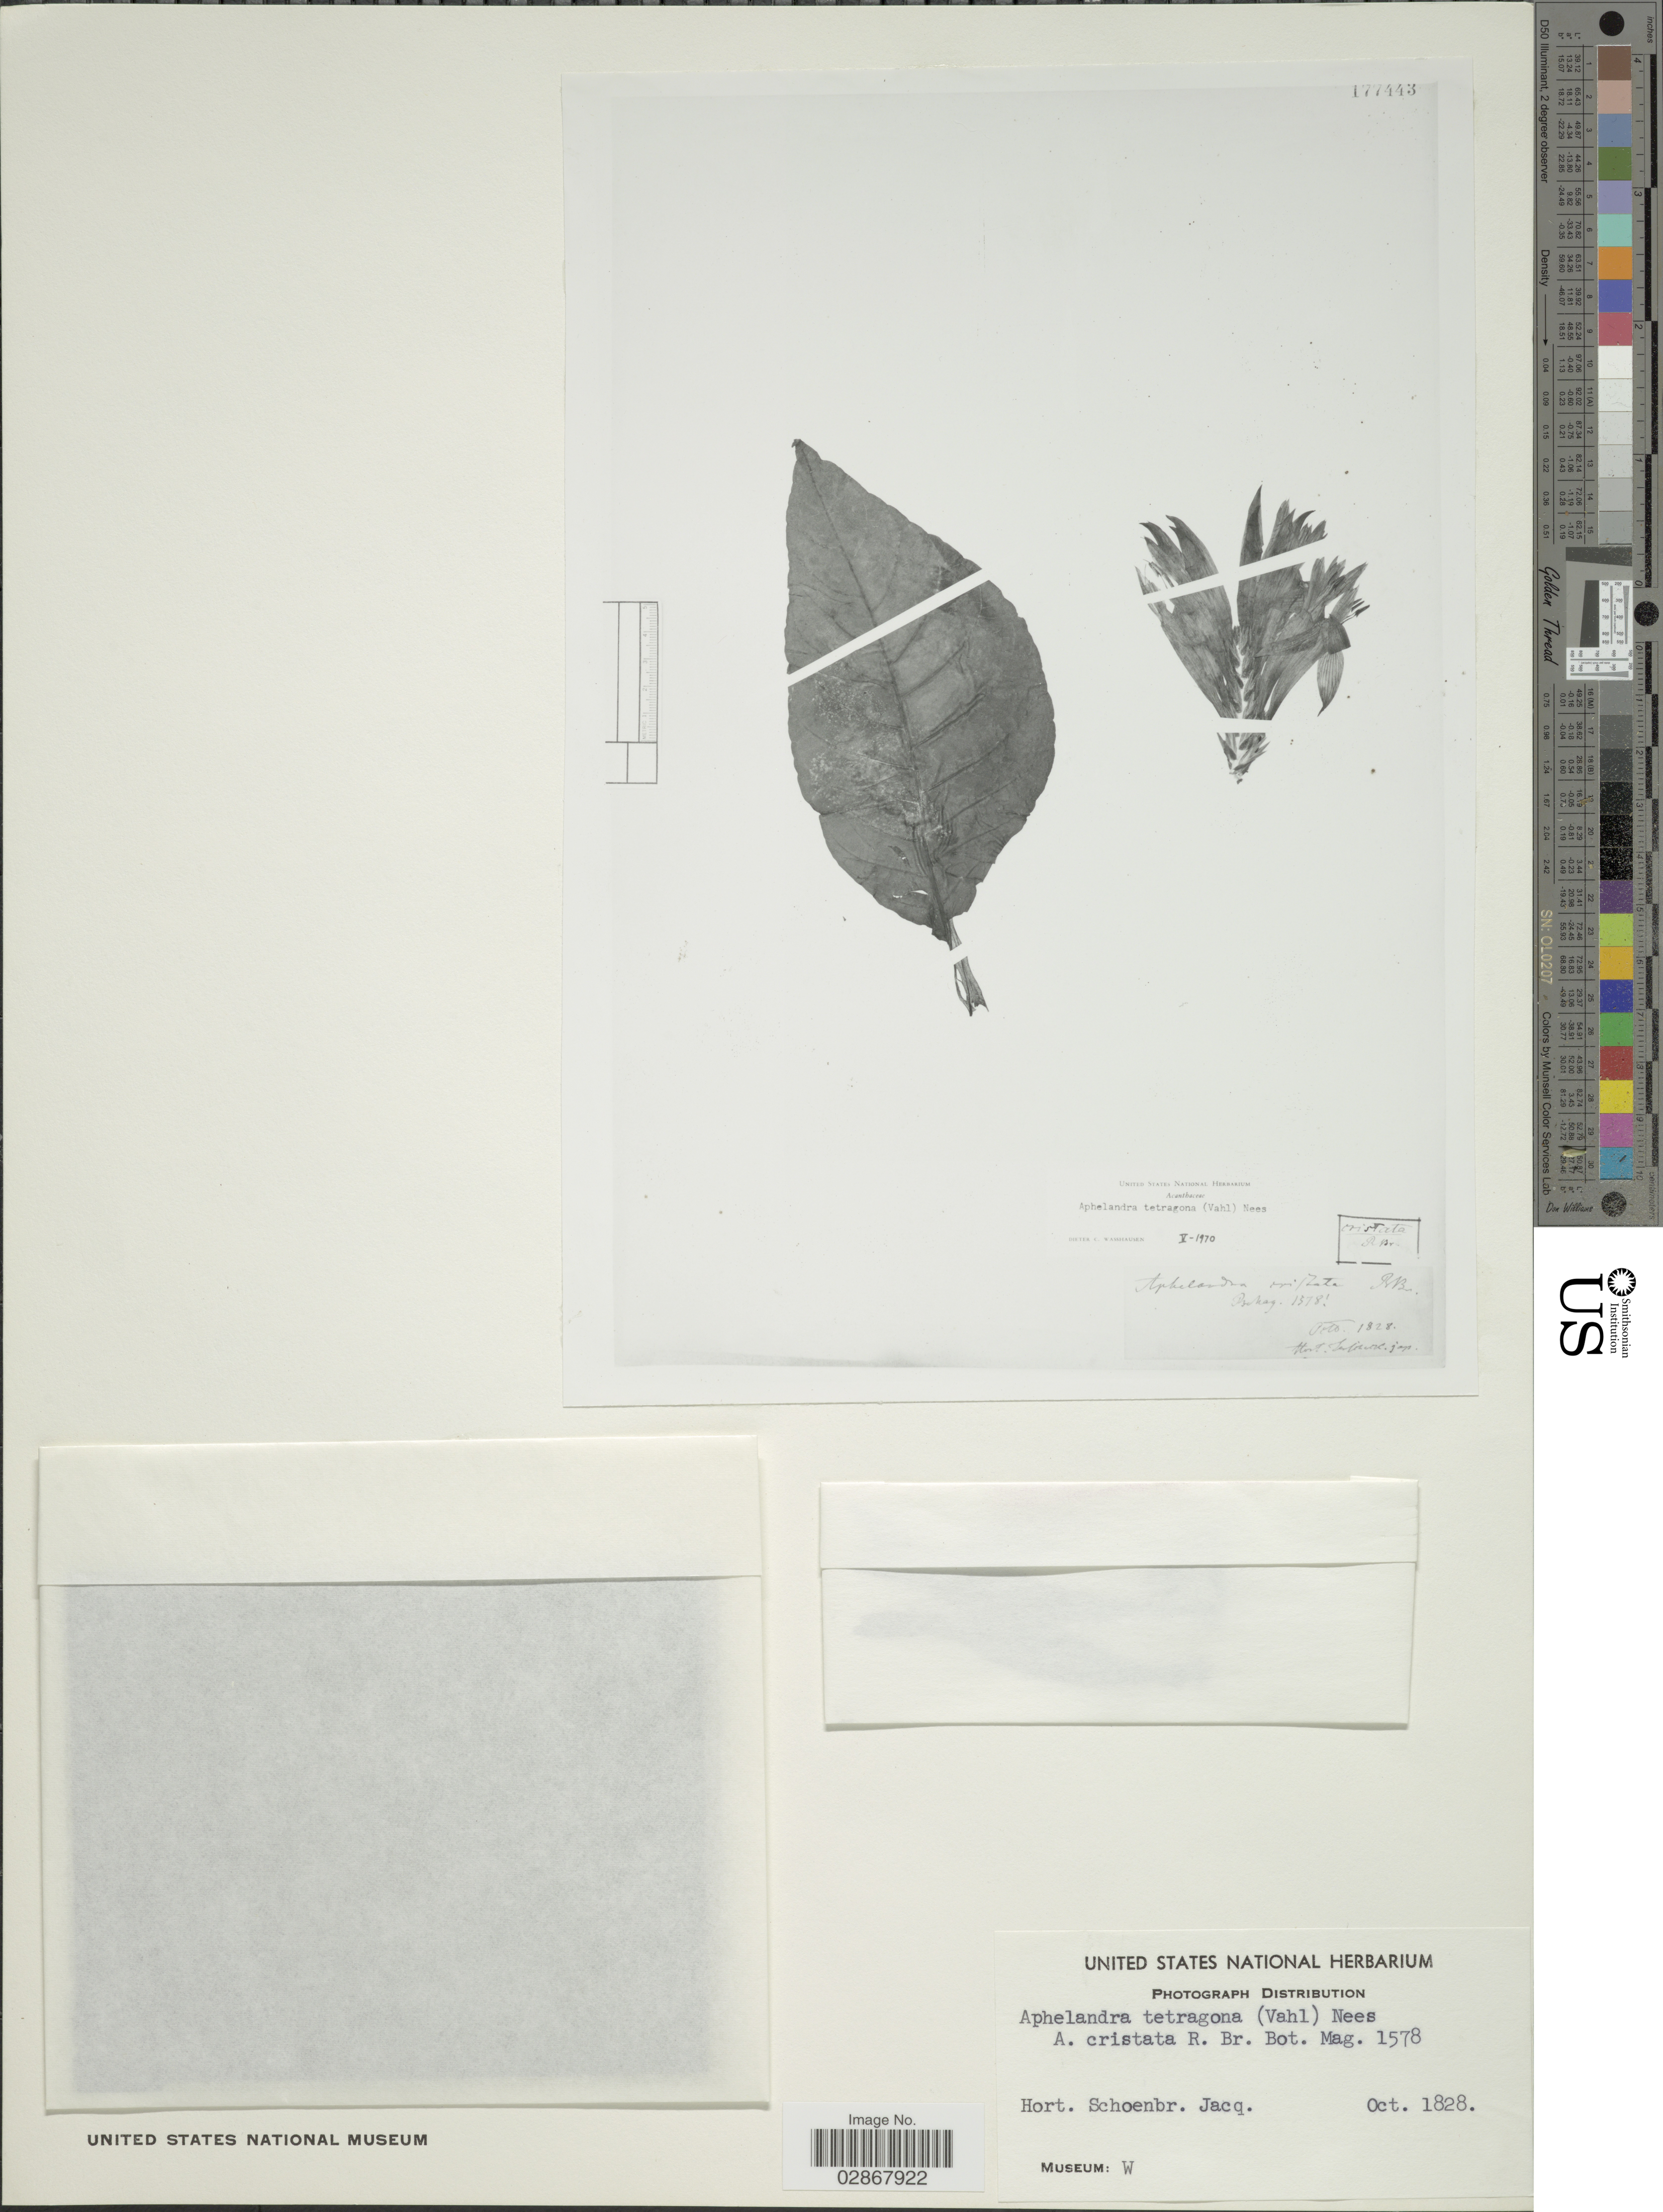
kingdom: Plantae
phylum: Tracheophyta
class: Magnoliopsida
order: Lamiales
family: Acanthaceae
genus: Aphelandra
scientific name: Aphelandra tetragona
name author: (Vahl) Nees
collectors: ex herb. United States National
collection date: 1828-10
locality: Hort. Schoenbr. Jacq.